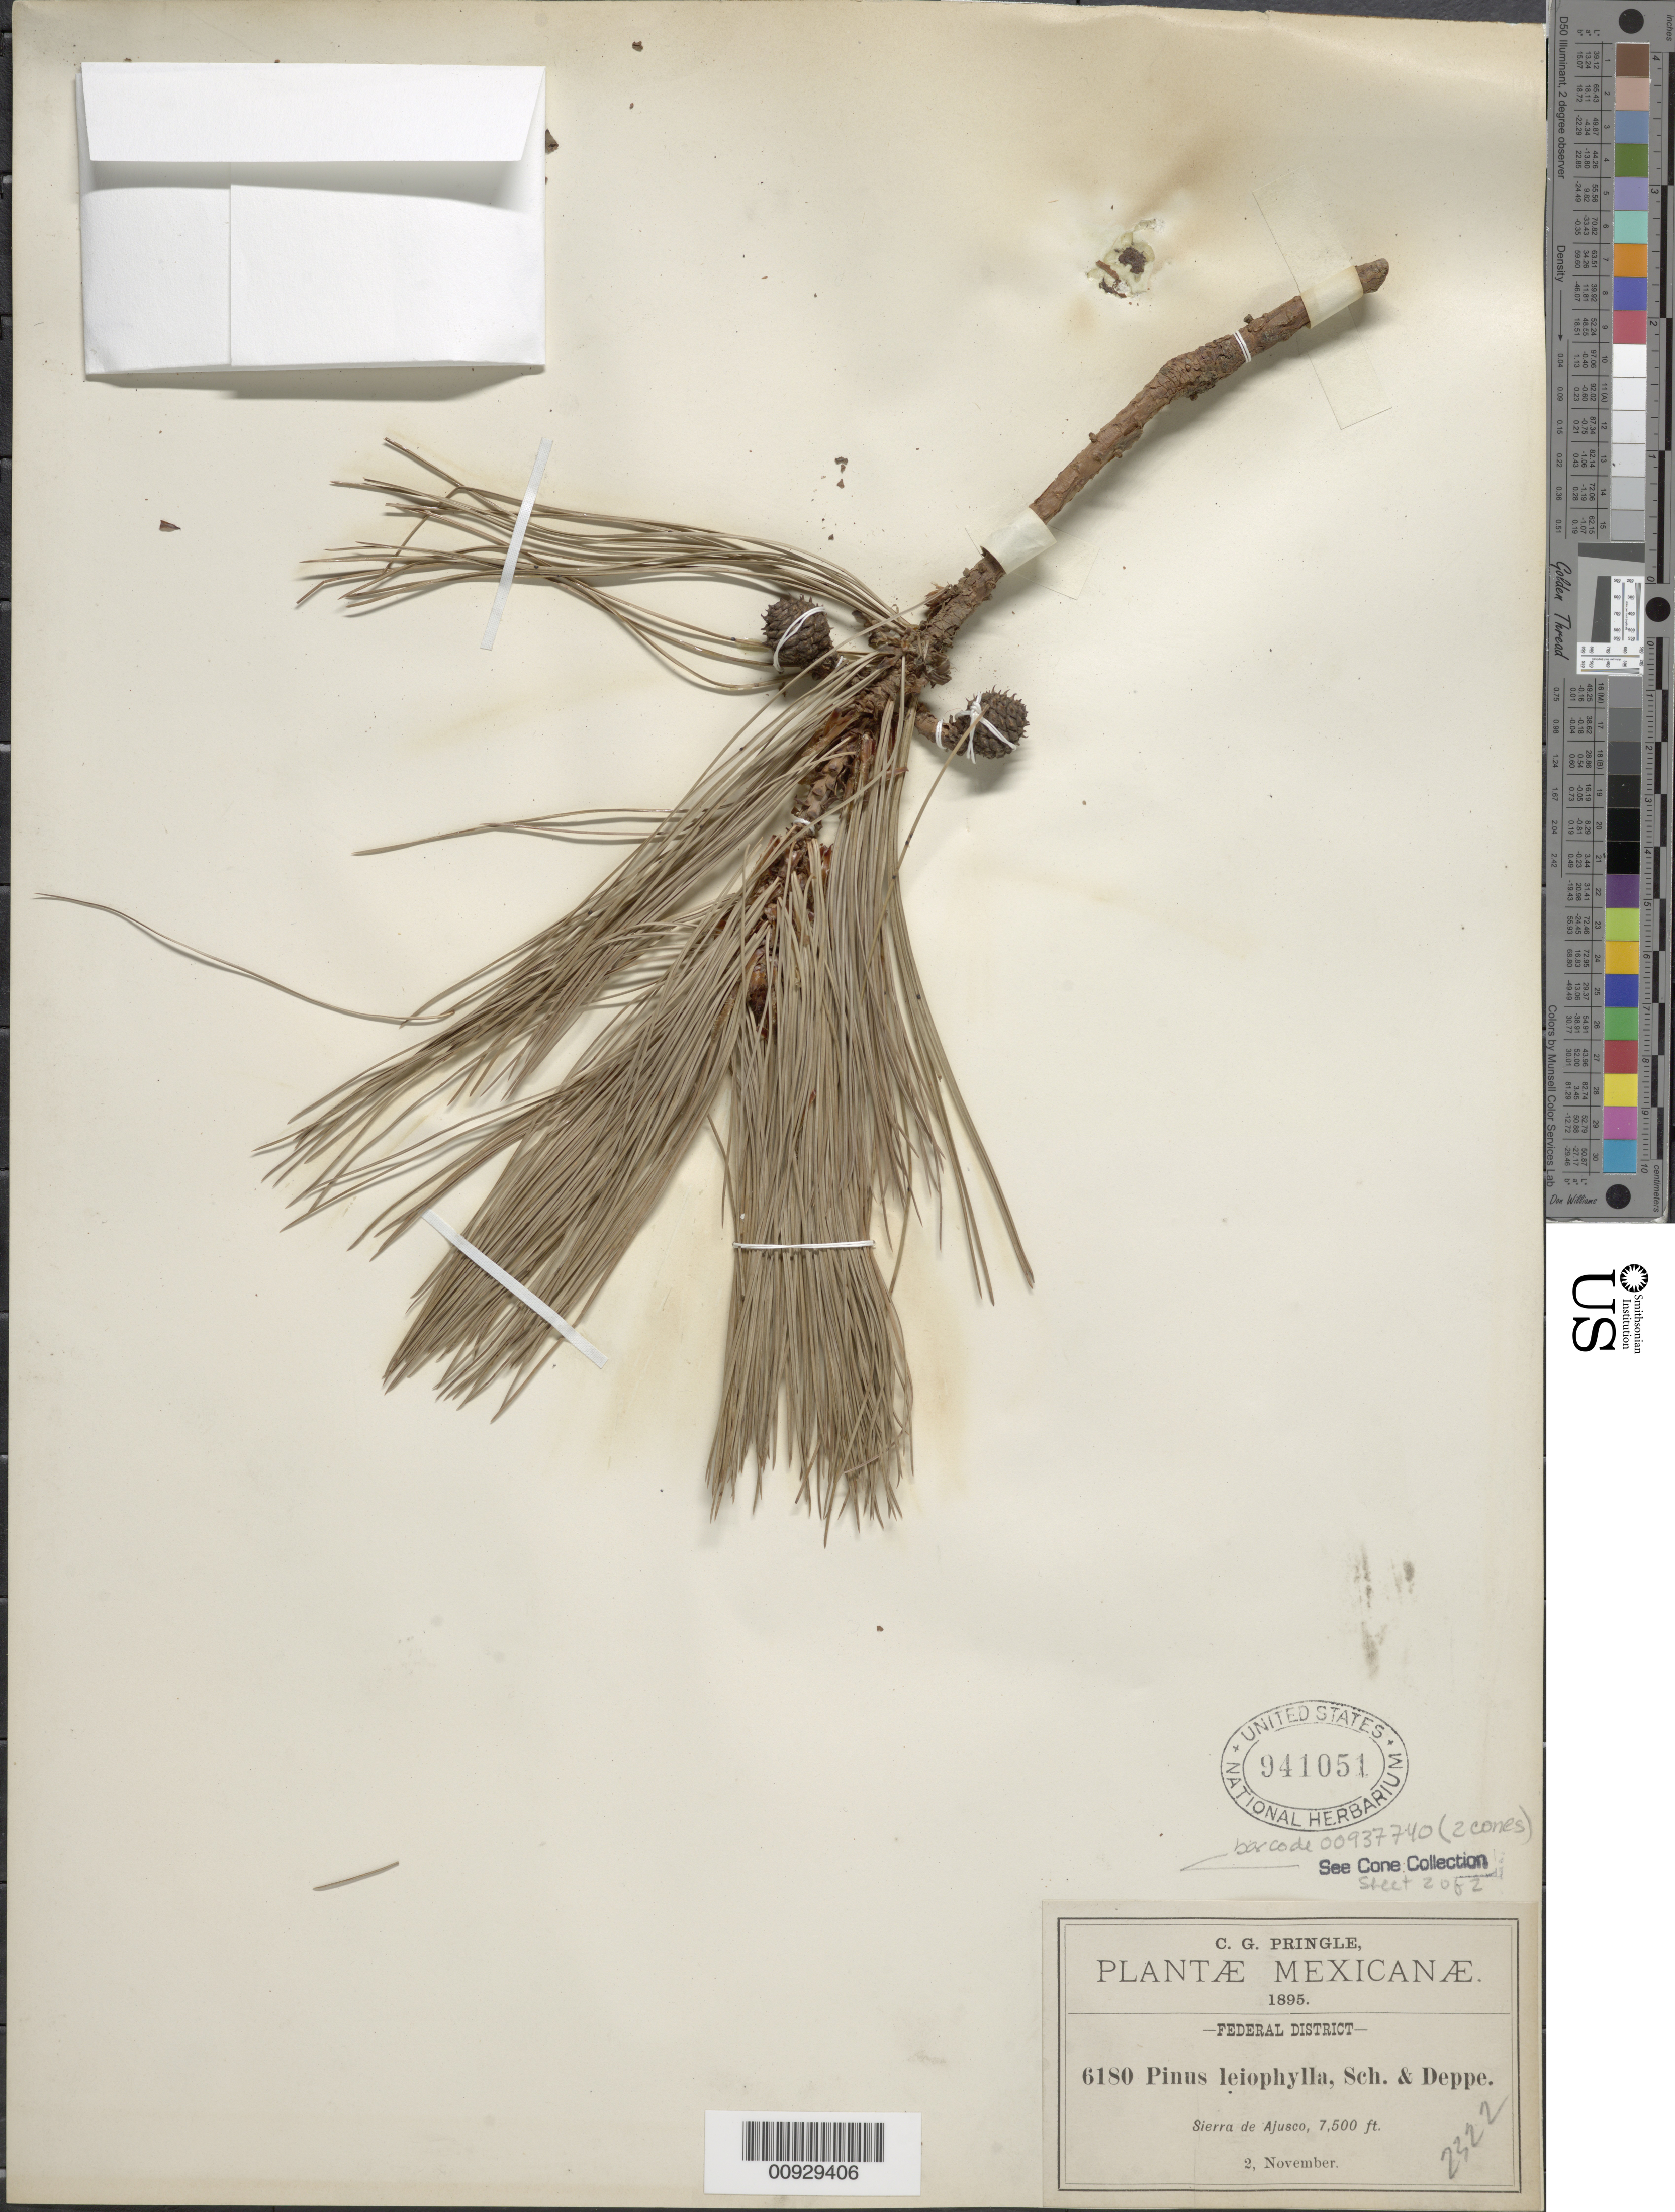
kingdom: Plantae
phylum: Tracheophyta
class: Pinopsida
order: Pinales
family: Pinaceae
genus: Pinus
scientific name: Pinus leiophylla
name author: Schiede ex Schltdl. & Cham.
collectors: C. G. Pringle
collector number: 6180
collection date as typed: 02 Nov 1895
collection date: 1895-11-02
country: Mexico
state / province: Distrito Federal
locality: Sierra de Ajusco.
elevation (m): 2286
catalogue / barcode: US 941051